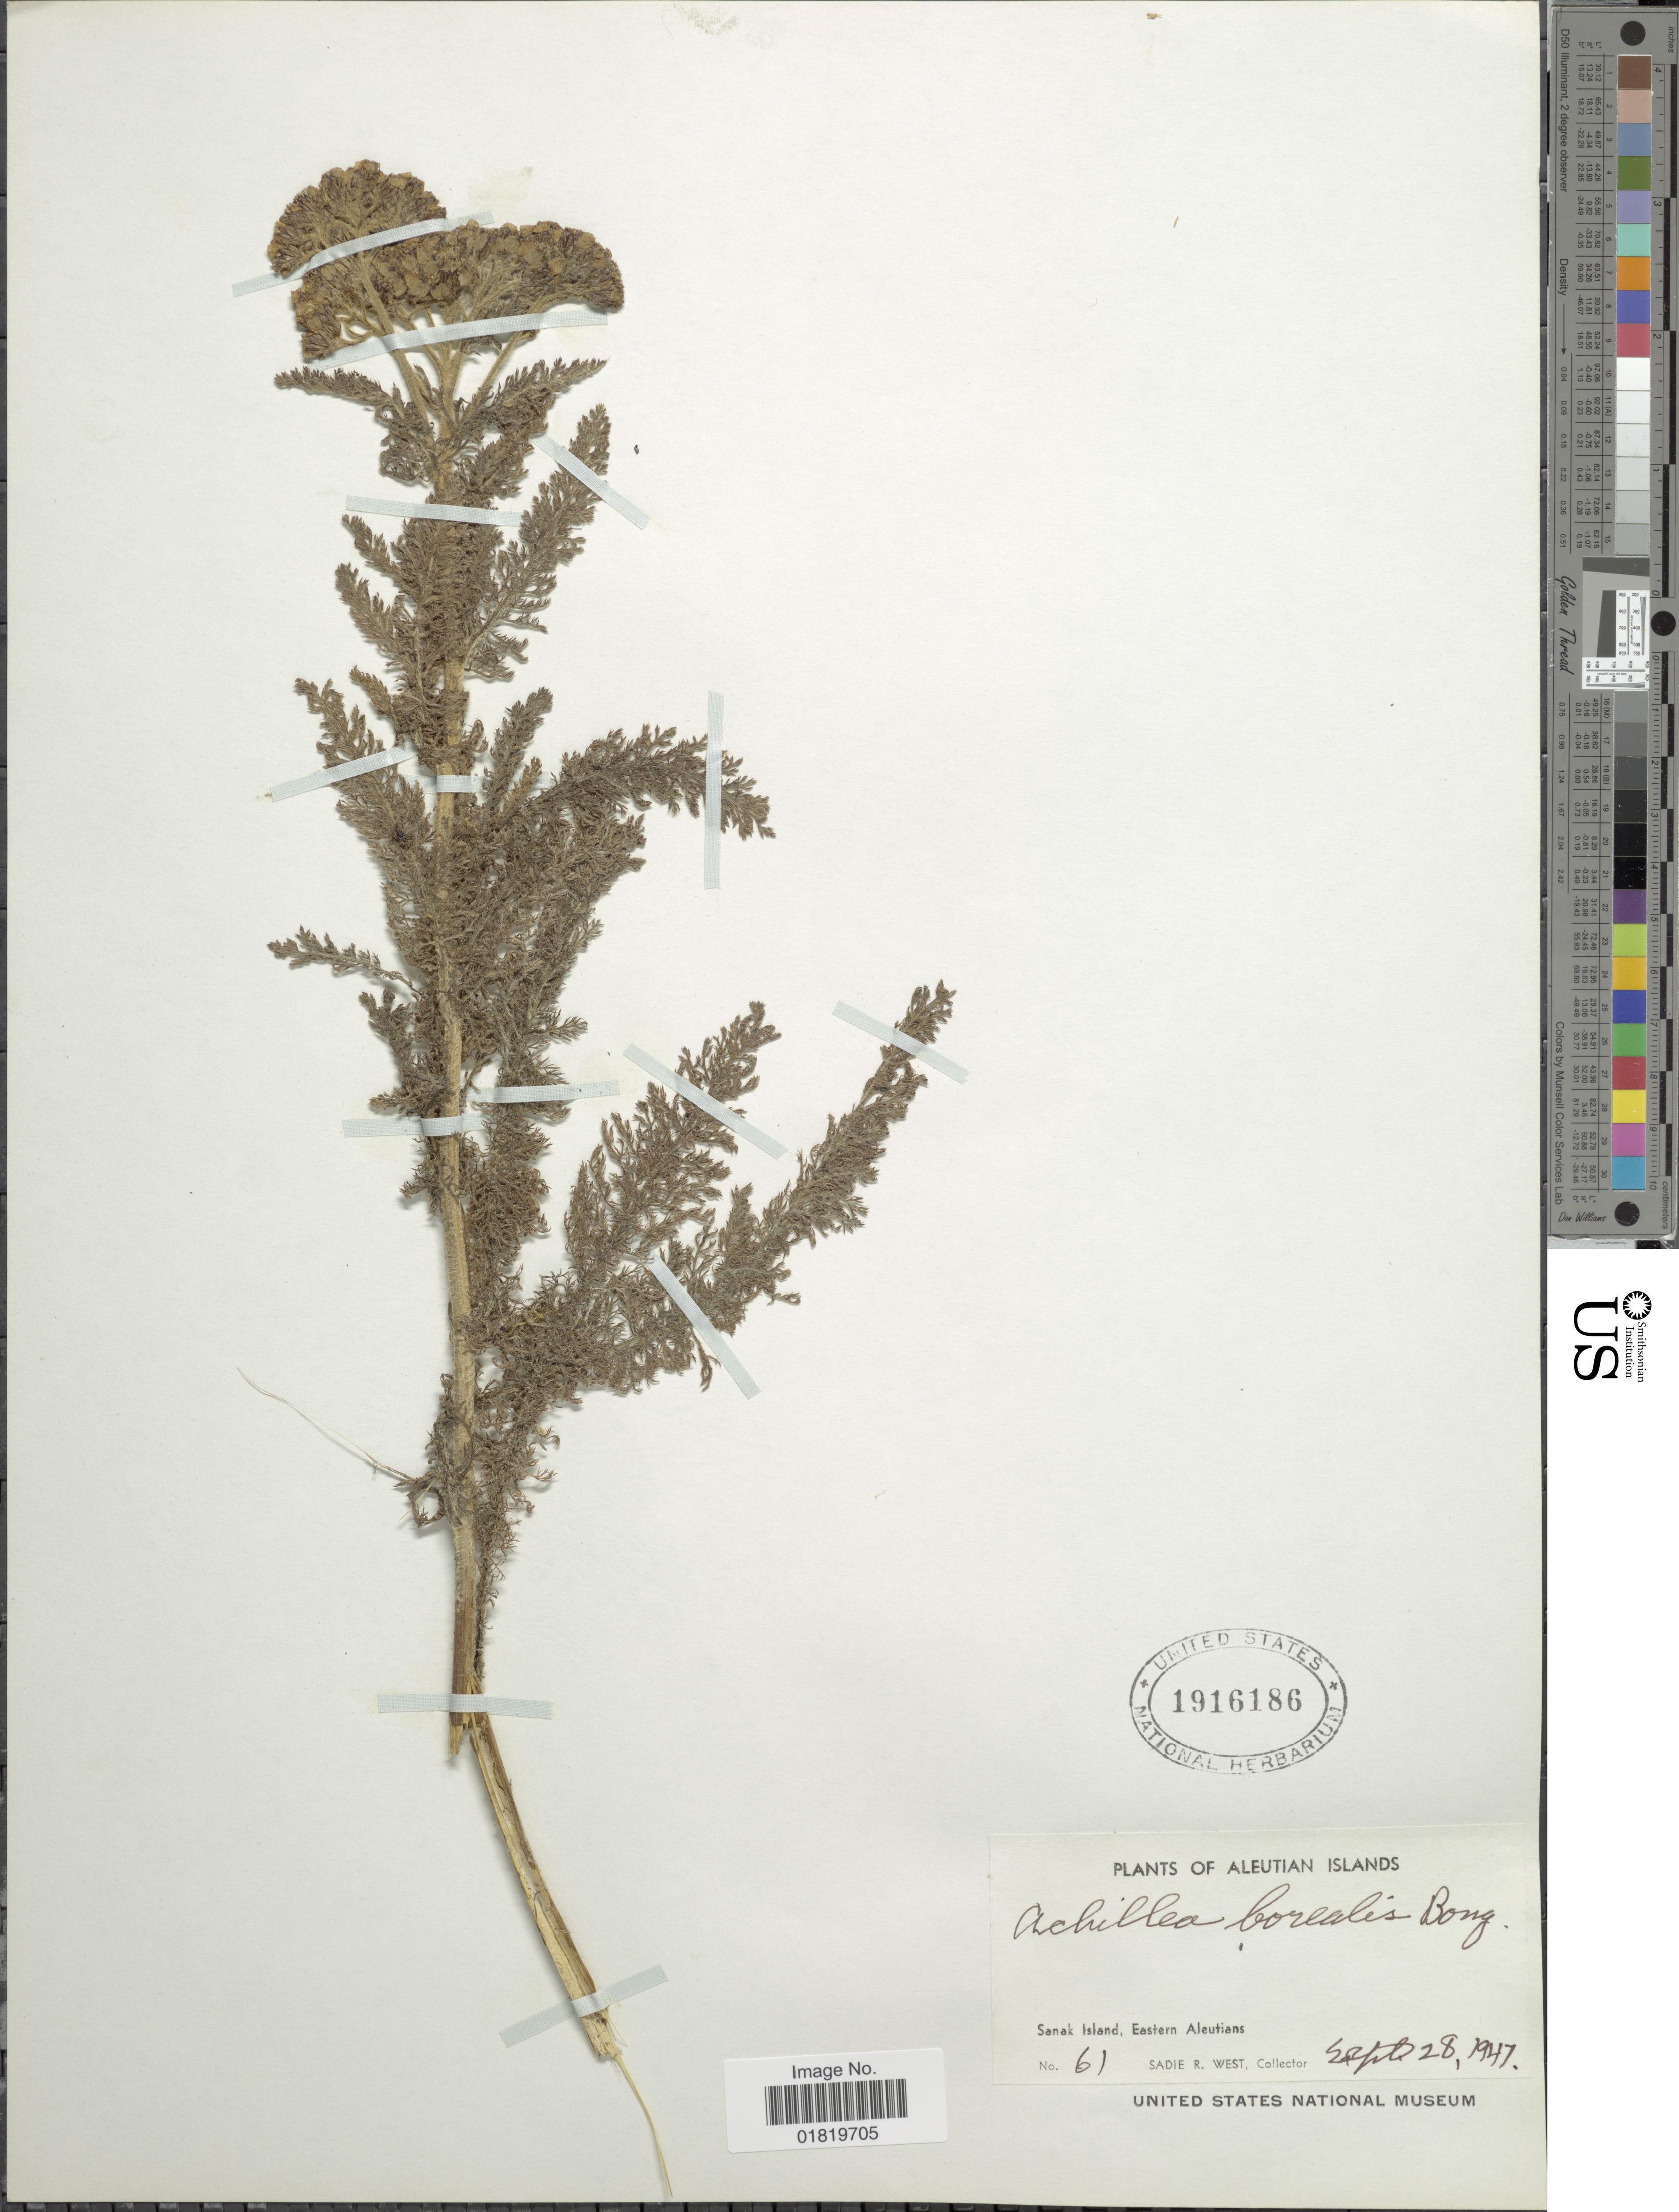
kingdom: Plantae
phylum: Tracheophyta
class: Magnoliopsida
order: Asterales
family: Asteraceae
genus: Achillea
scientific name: Achillea borealis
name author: Bong.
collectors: S. R. West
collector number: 61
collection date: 1947-09-28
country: United States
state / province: Alaska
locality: Aleutian Islands, sanak Island, Eastern Aleutians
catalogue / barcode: US 1916186